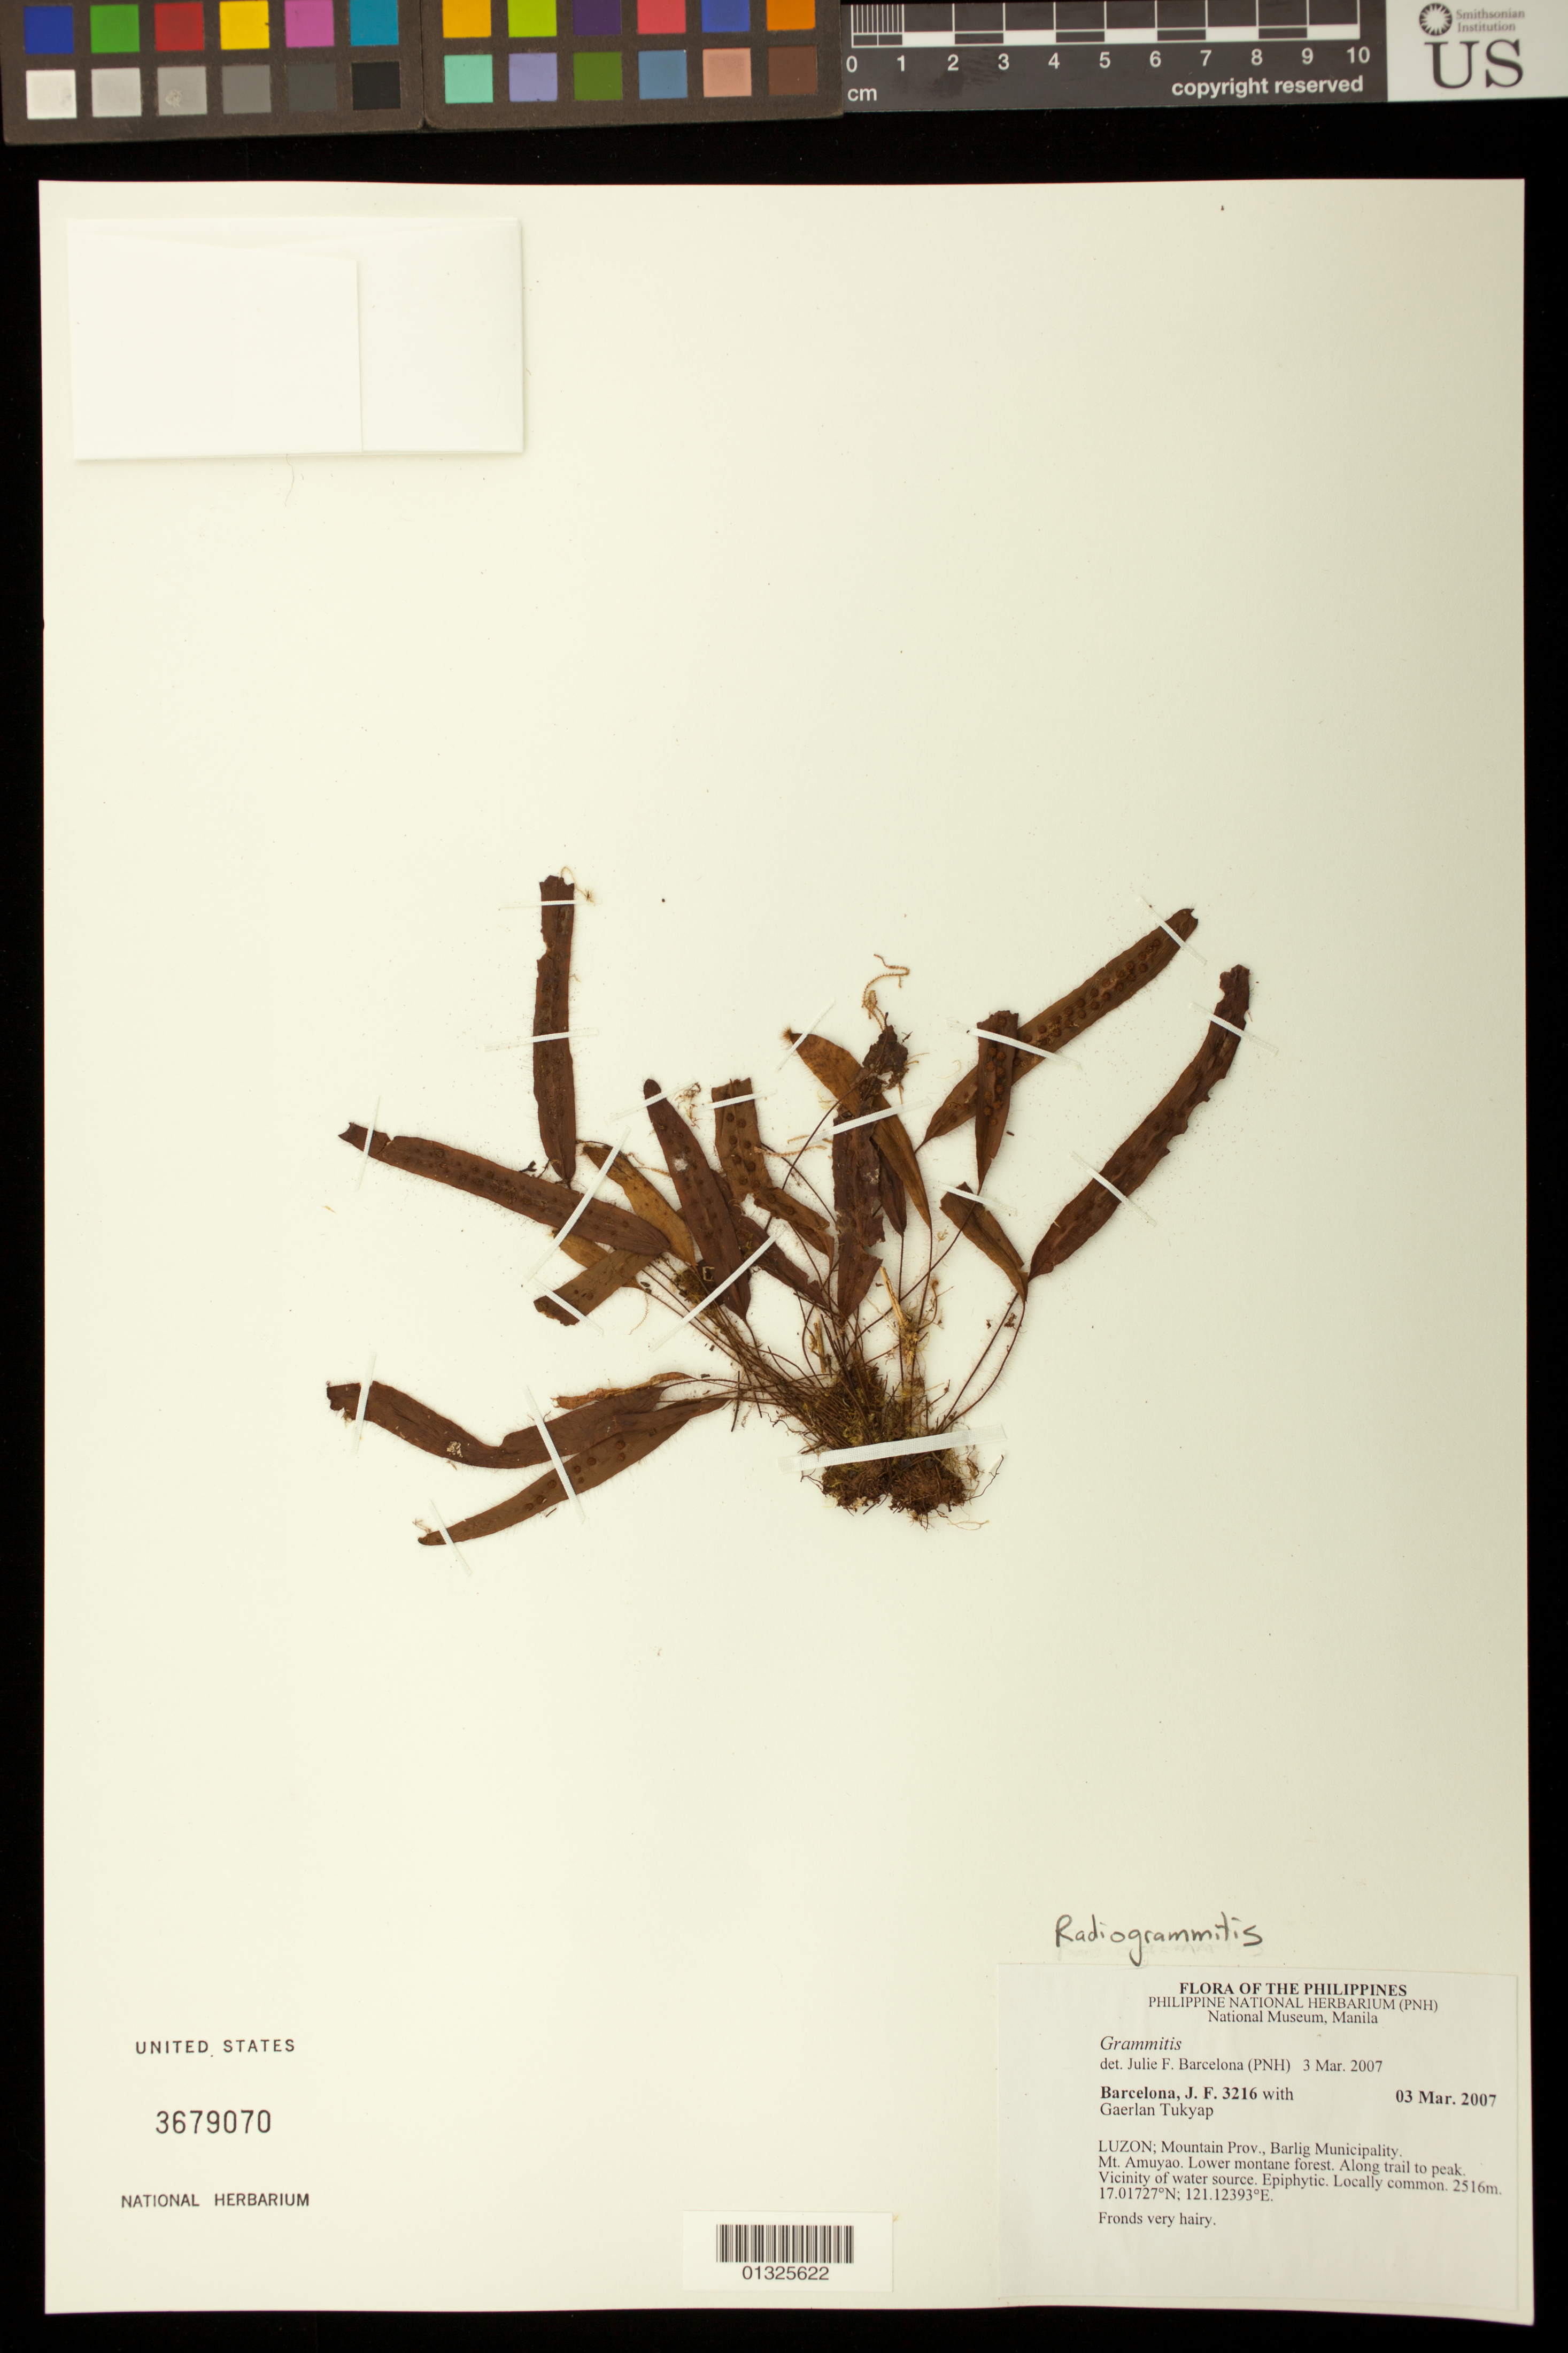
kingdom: Plantae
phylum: Tracheophyta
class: Polypodiopsida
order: Polypodiales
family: Polypodiaceae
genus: Radiogrammitis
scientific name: Radiogrammitis sp.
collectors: J. F. Barcelona & G. Tukyap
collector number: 3216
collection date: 2007-03-03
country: Philippines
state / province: Cordillera (Administrative Region)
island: Luzon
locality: Luzon; Mountain Prov., Barlig Municipality, Mt. Amuyao, Along trail to peak.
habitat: Lower montane forest. Vicinity of water source.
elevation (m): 2516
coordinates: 17.01727 N, 121.12393 E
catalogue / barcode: US 3679070